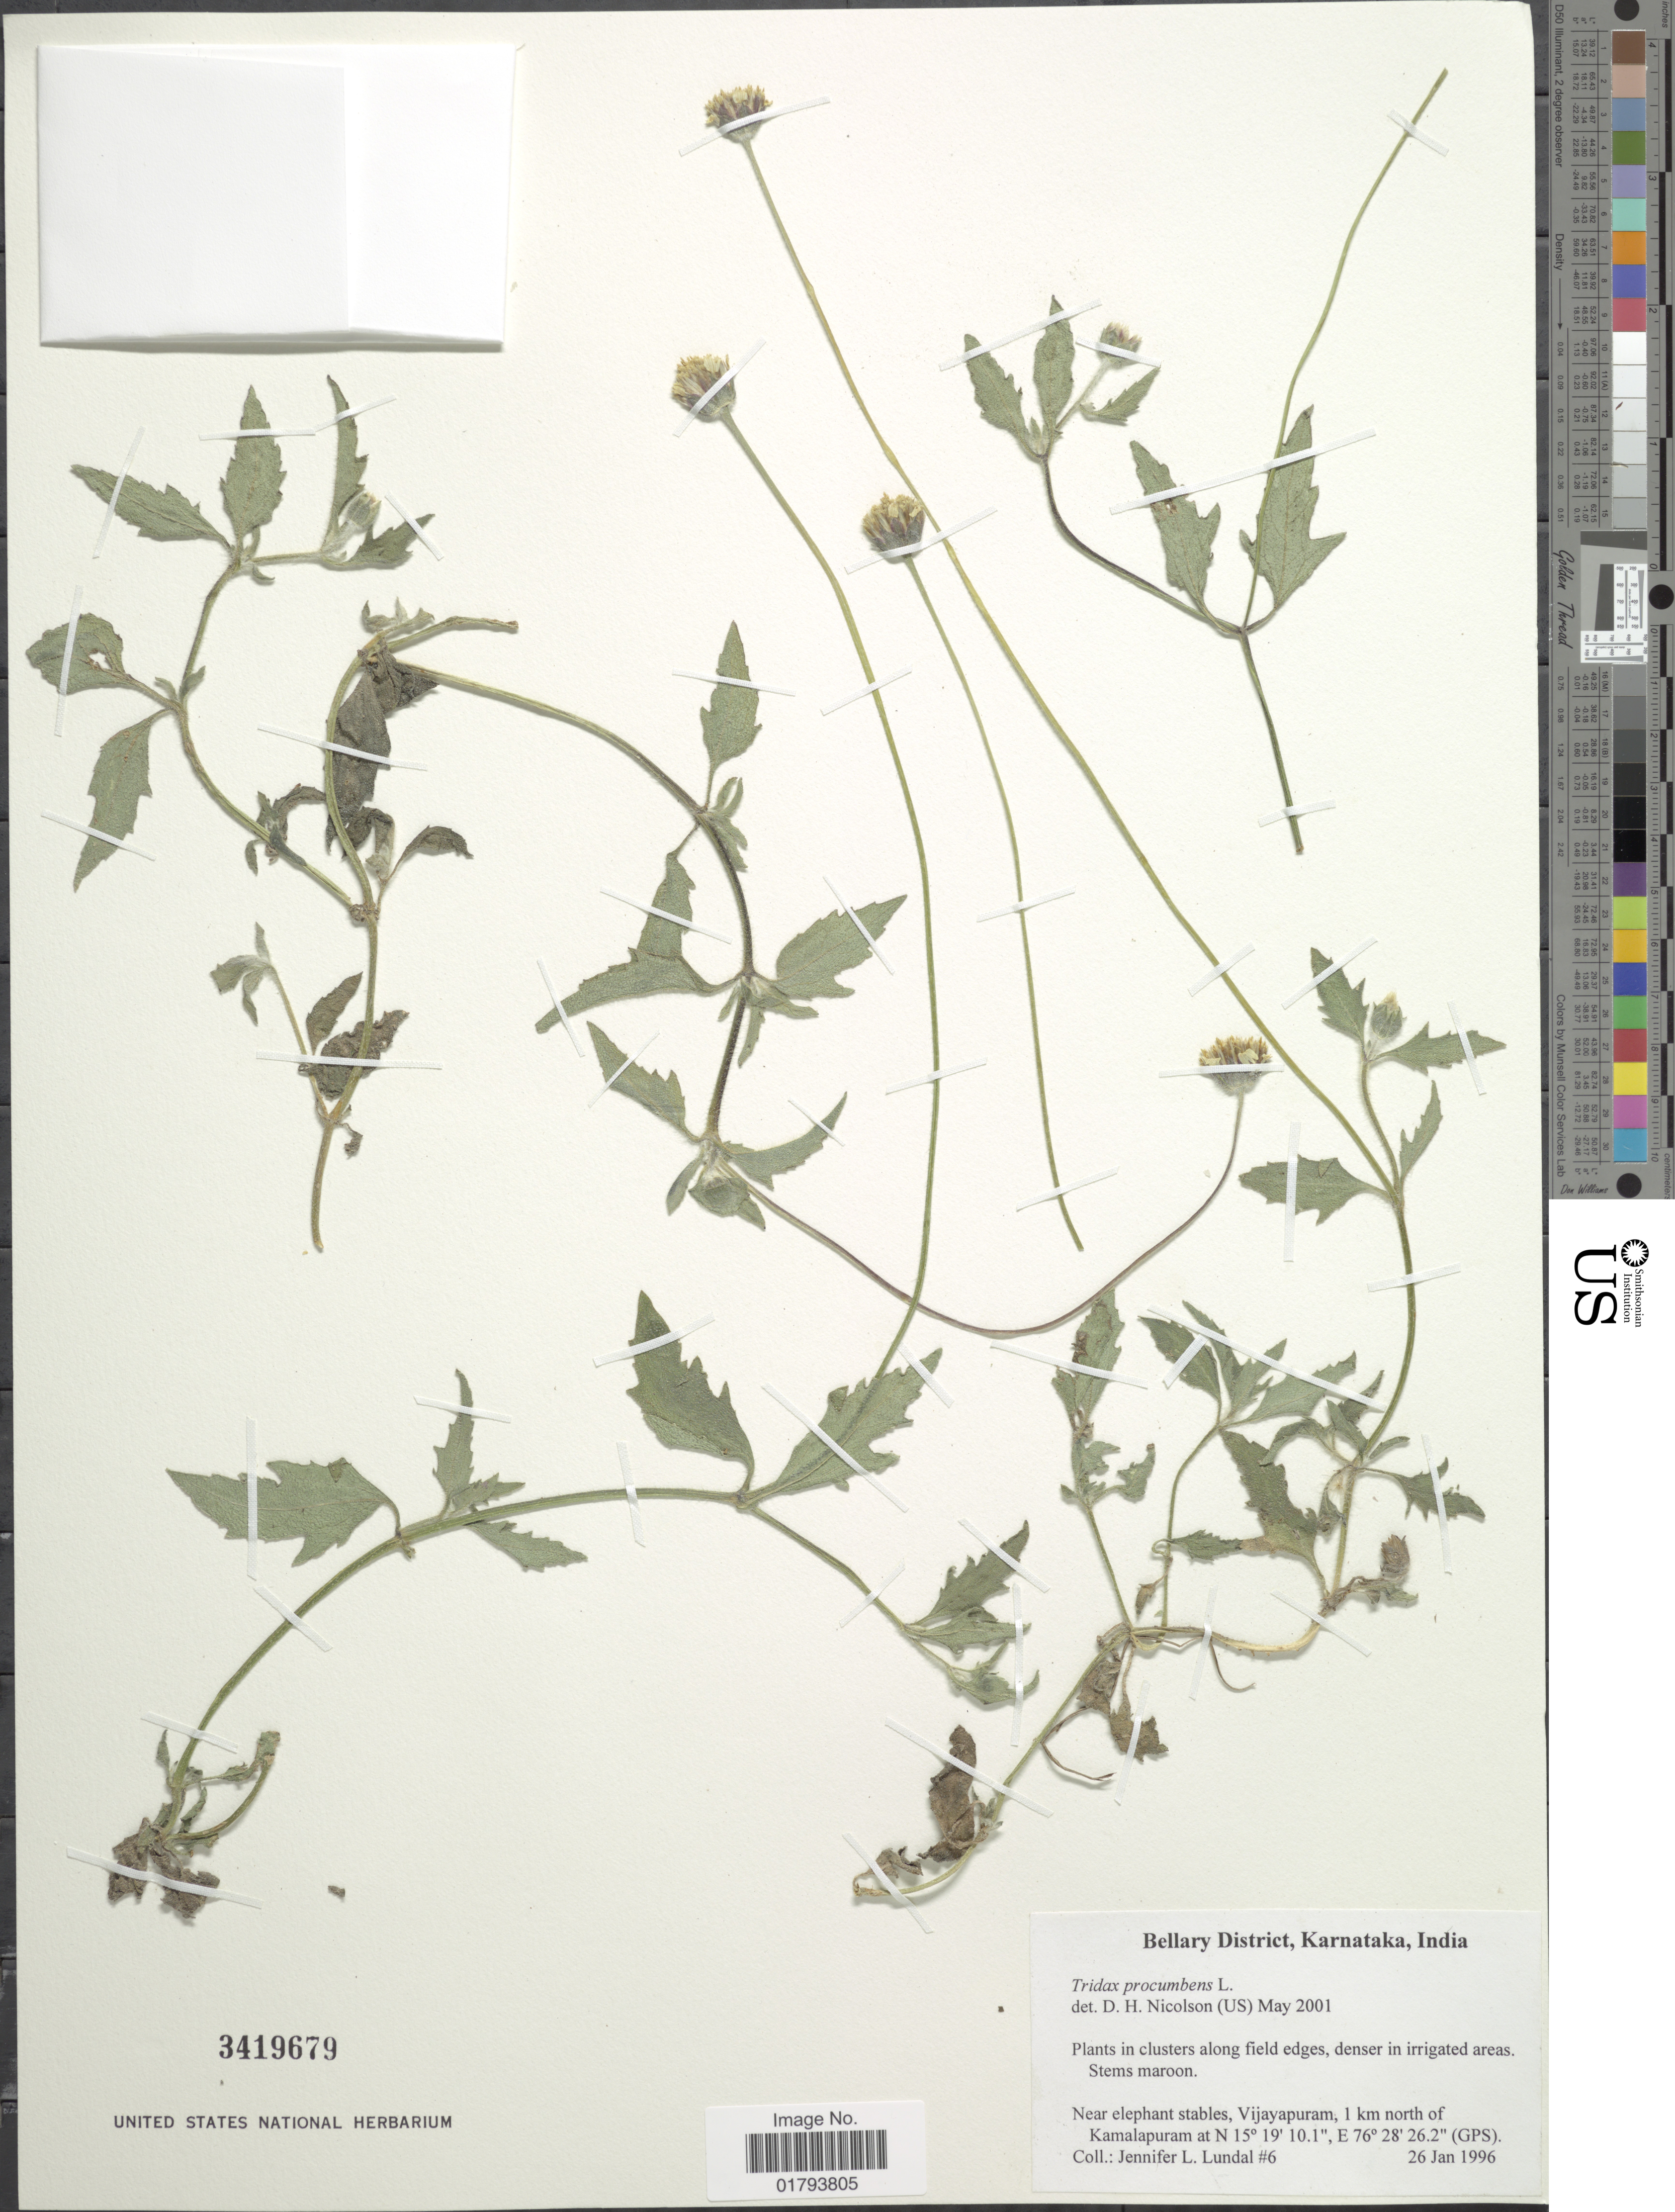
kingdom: Plantae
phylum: Tracheophyta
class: Magnoliopsida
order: Asterales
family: Asteraceae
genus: Tridax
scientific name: Tridax procumbens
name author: L.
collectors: J. Lundal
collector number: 6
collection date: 1996-01-26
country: India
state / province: Karnataka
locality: Bellary District, Near elephant stables, Vijayapuram, 1 km north of Kamalapuram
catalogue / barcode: US 3419679